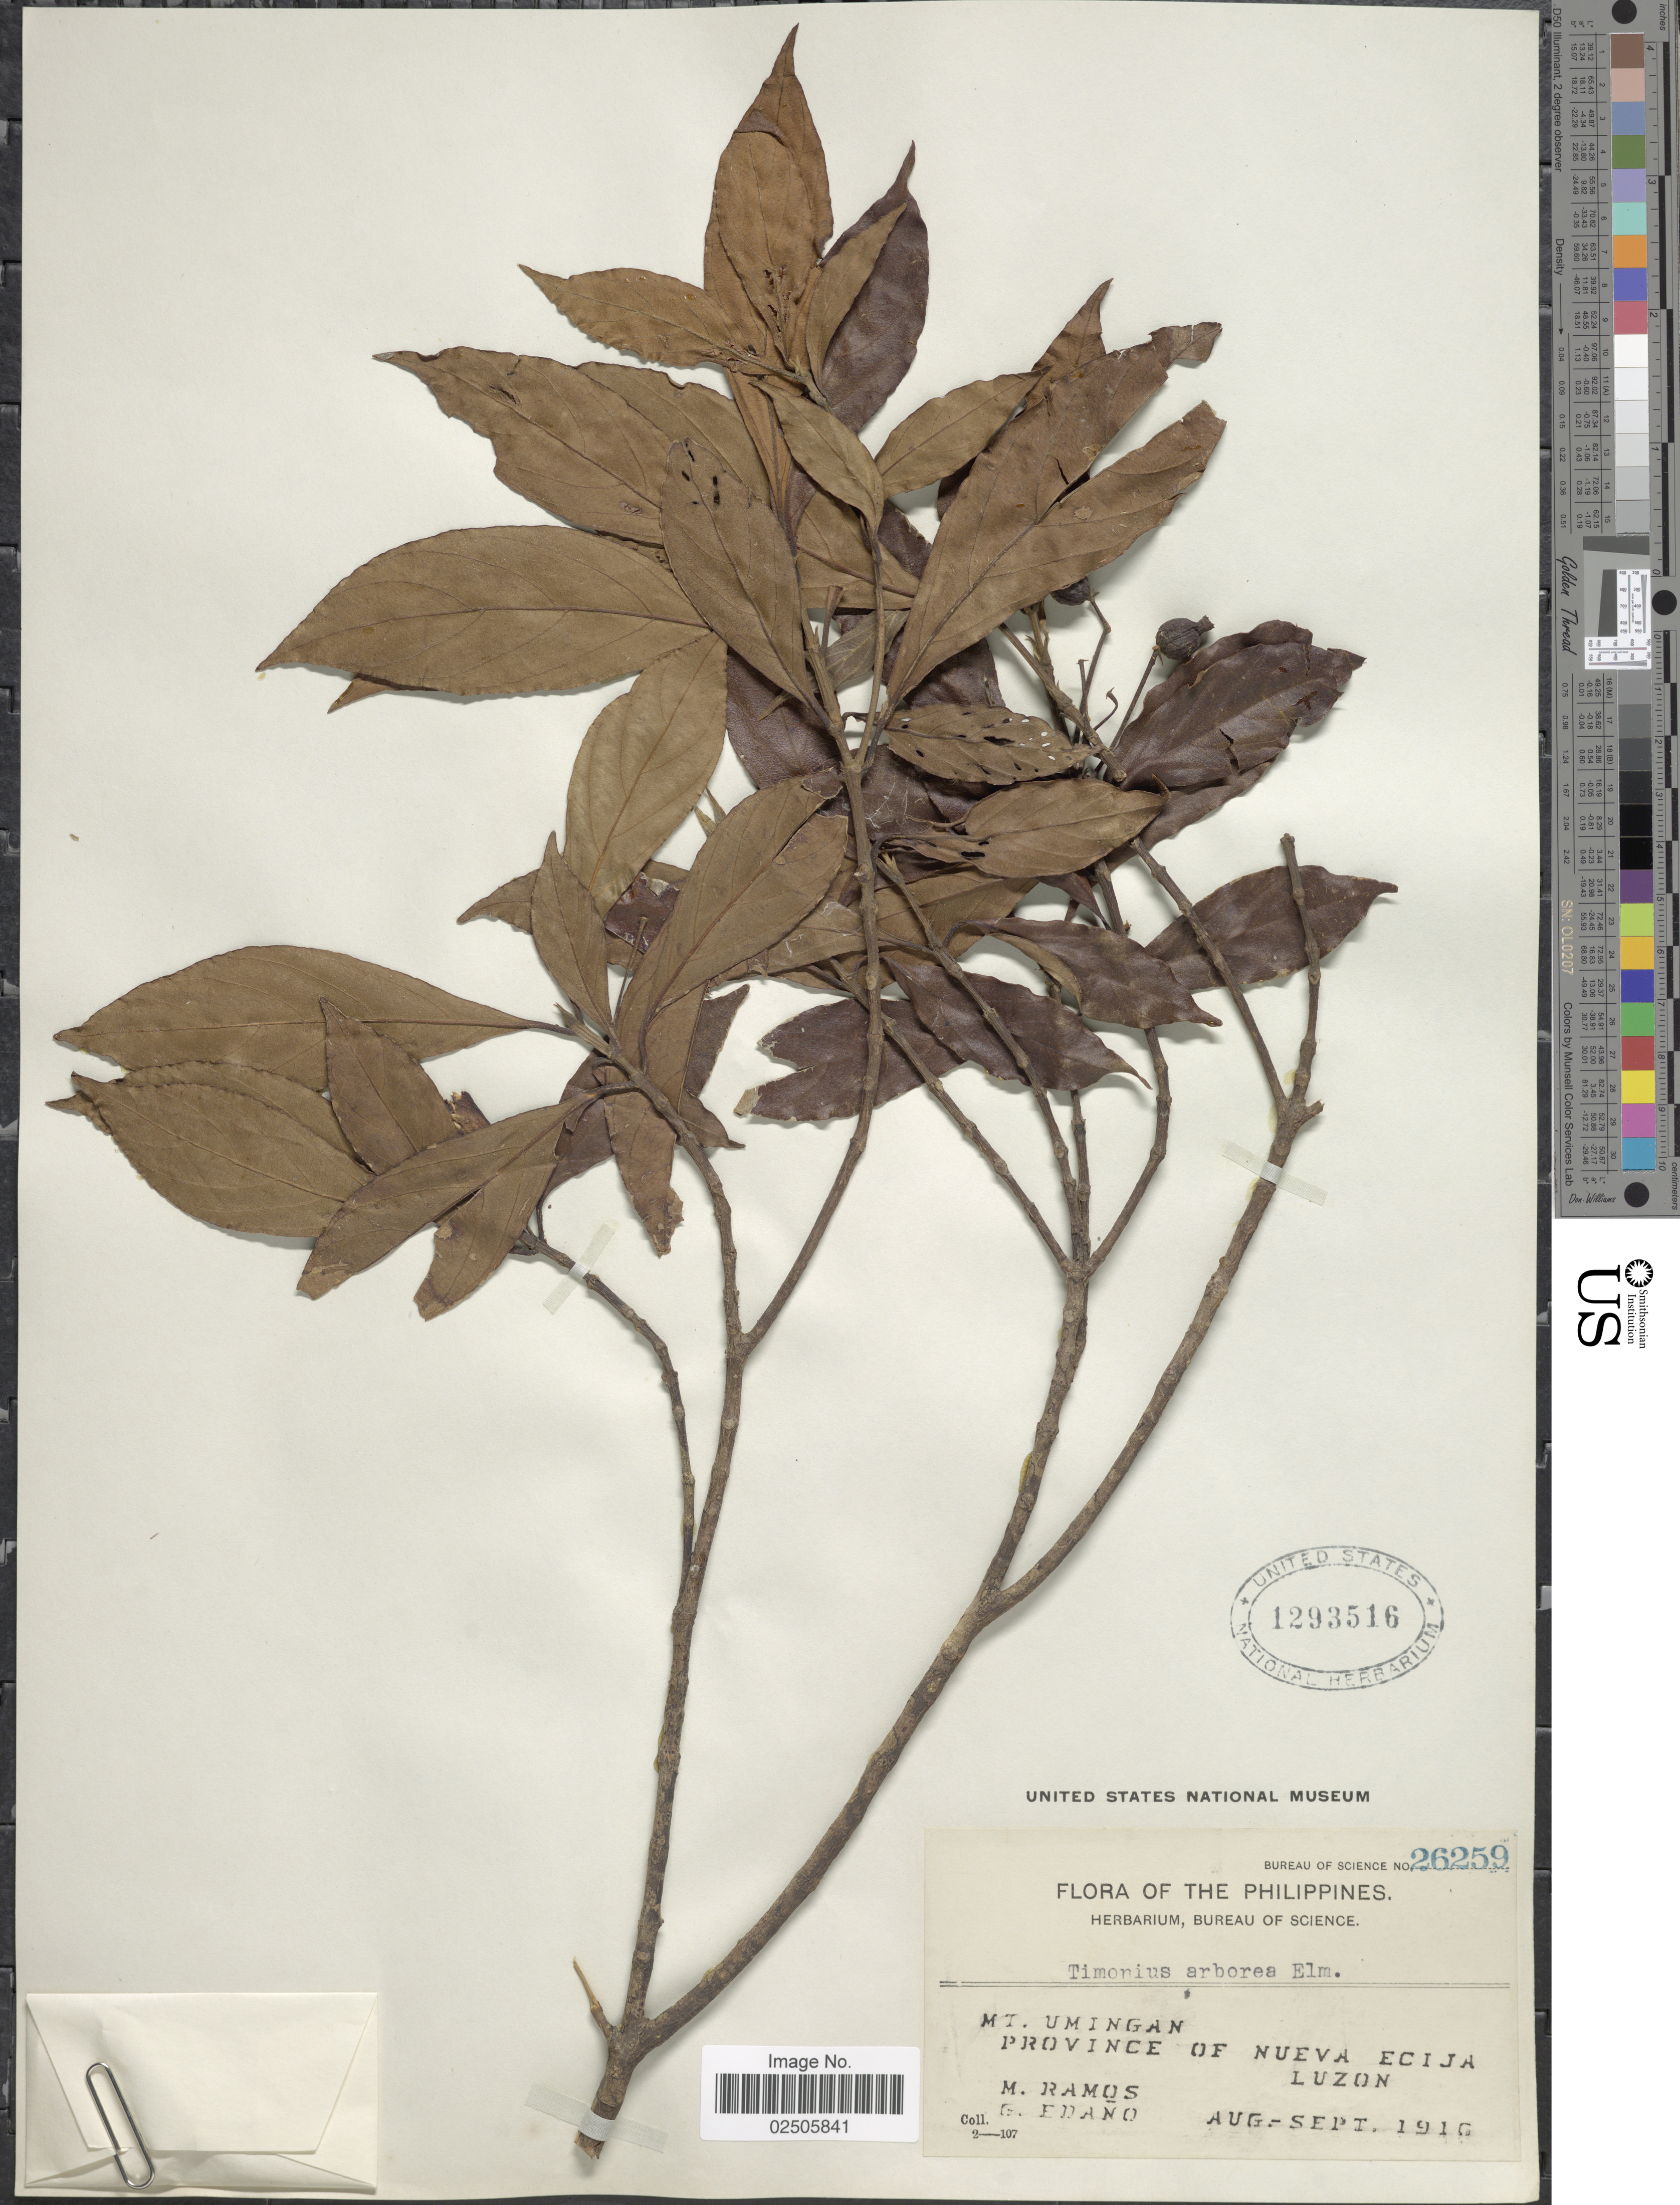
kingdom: Plantae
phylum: Tracheophyta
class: Magnoliopsida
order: Gentianales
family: Rubiaceae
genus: Timonius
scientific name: Timonius arboreus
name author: Elmer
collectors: M. Ramos & G. Edaño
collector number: Bureau of Science 26259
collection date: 1916-08/1916-09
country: Philippines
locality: Mt. Umingan, Province of Nueva Ecija, Luzon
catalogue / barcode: US 1293516